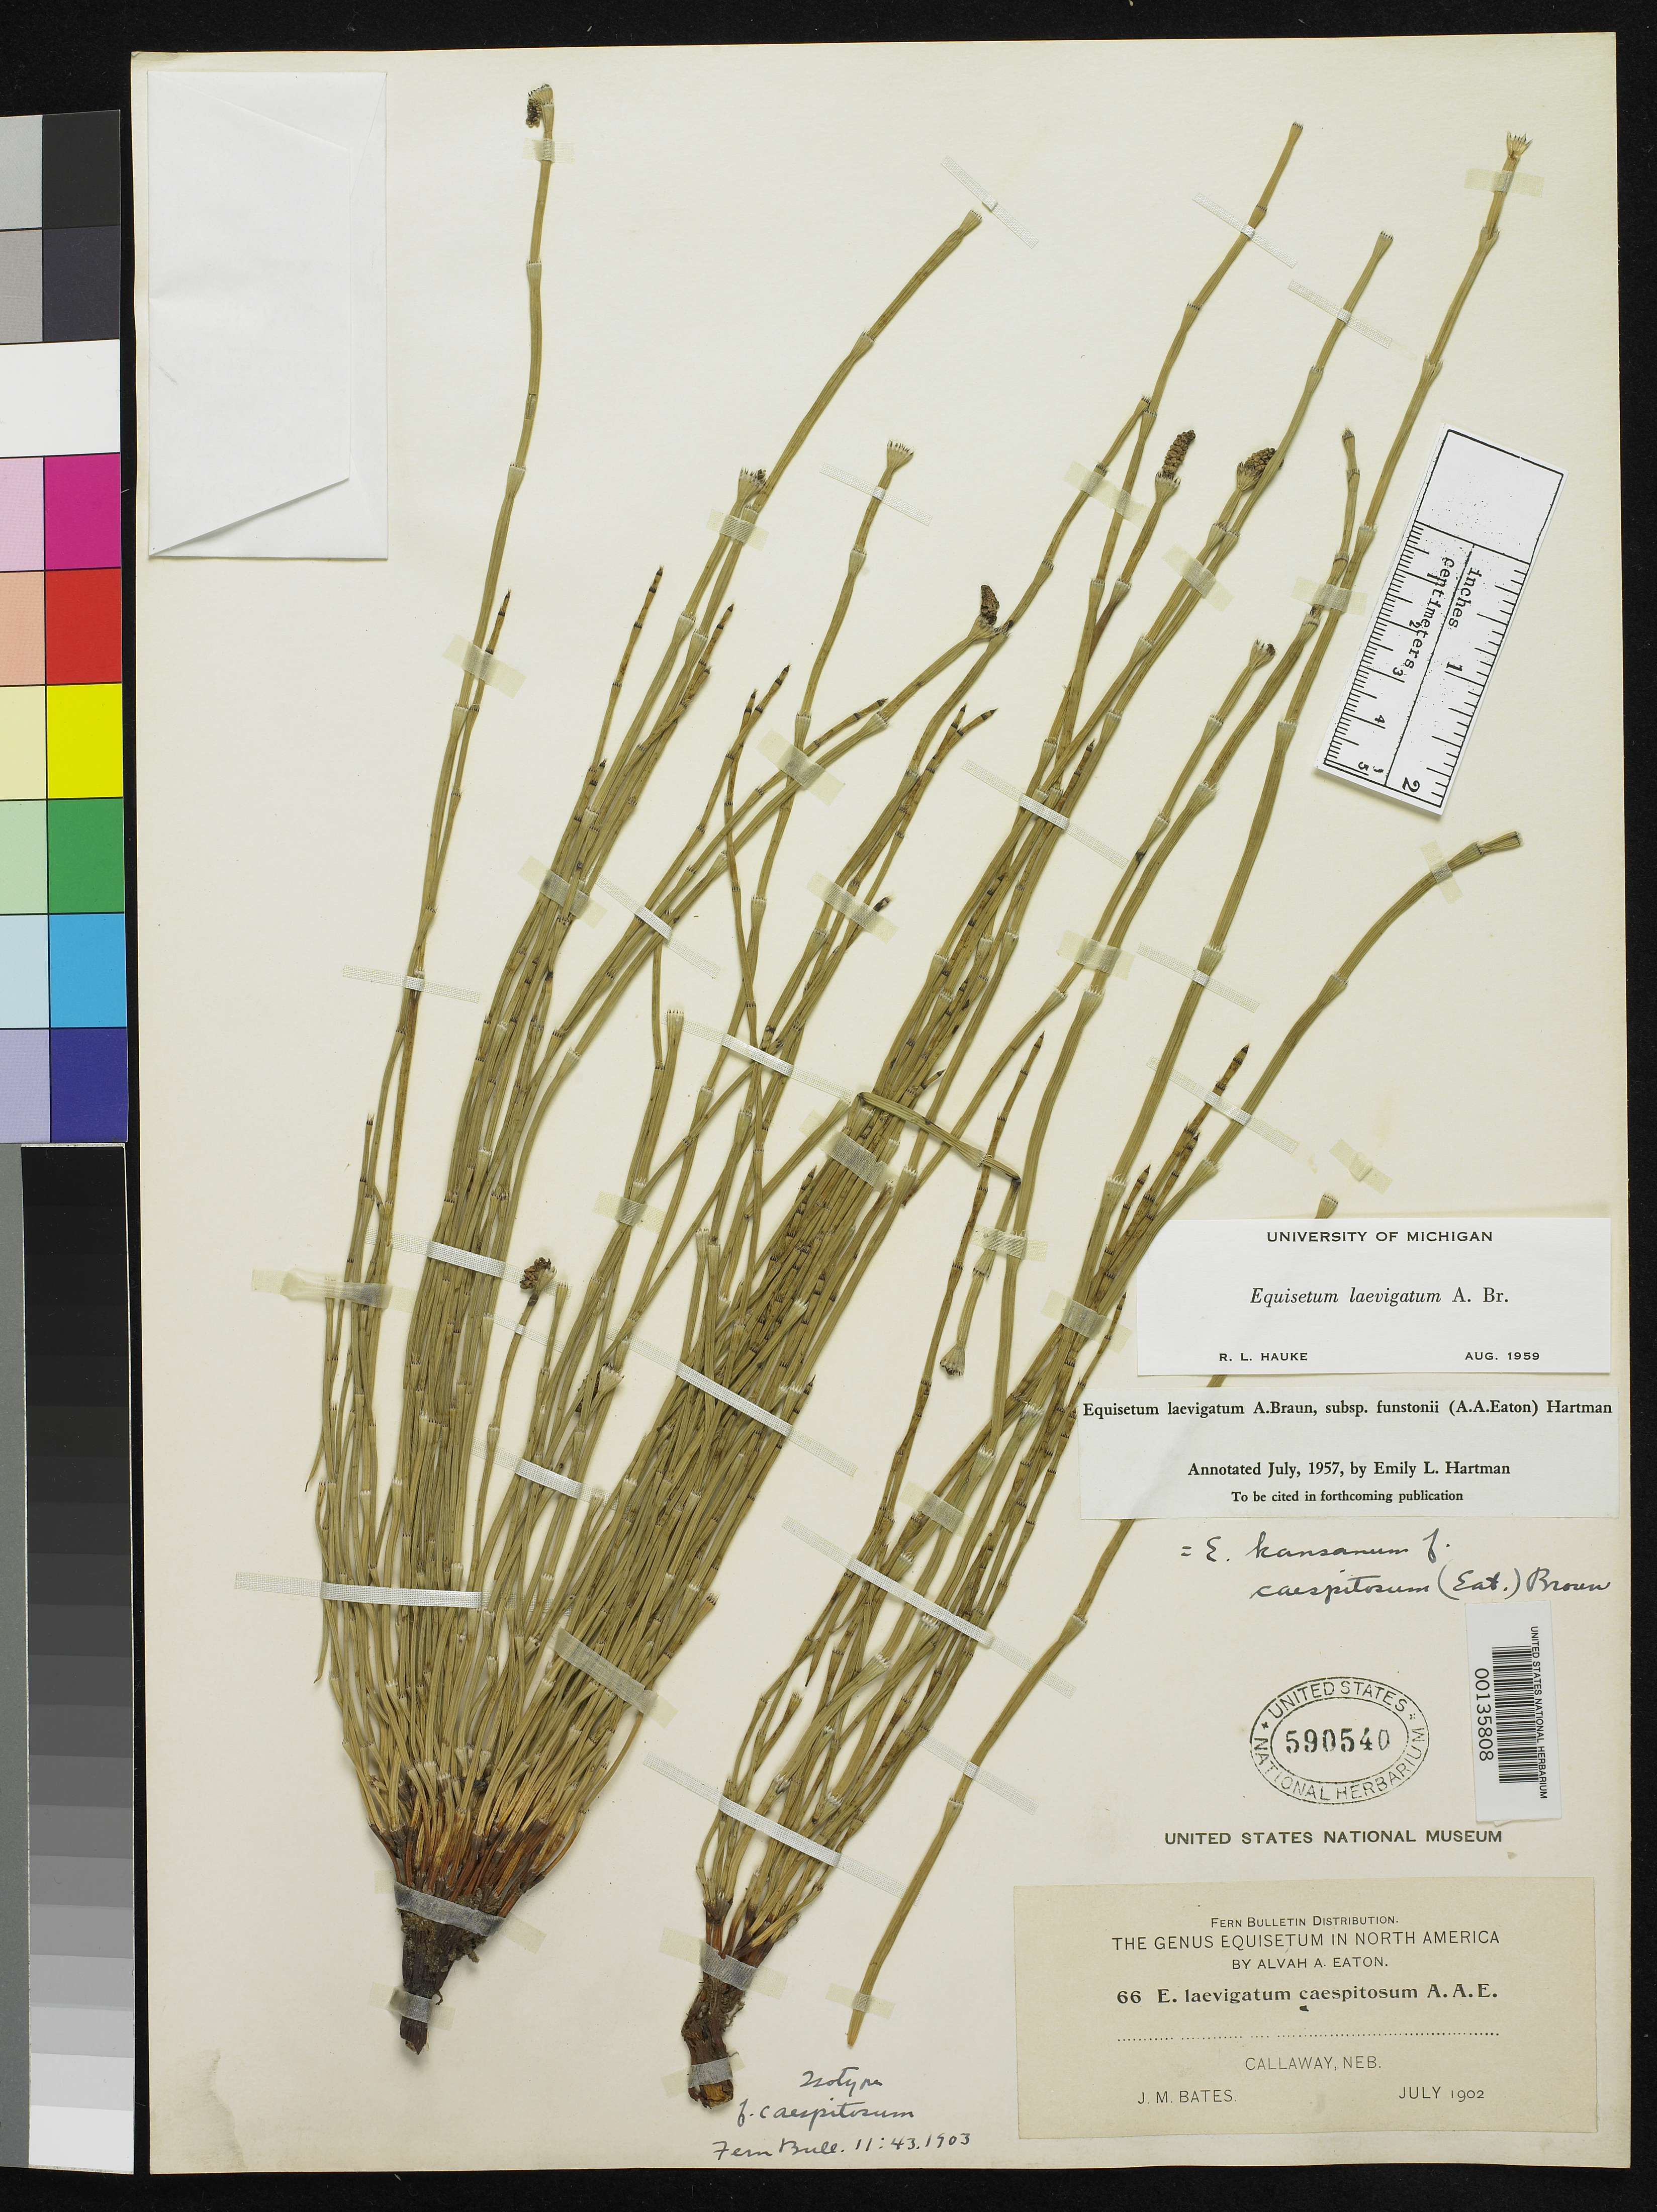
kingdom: Plantae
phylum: Tracheophyta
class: Polypodiopsida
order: Equisetales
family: Equisetaceae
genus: Equisetum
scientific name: Equisetum laevigatum f. caespitosum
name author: A.A. Eaton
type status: Type Collection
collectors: J. Bates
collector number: Eaton Equiset. Distr. 66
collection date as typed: Jul 1902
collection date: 1902-07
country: United States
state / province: Nebraska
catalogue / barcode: US 590540